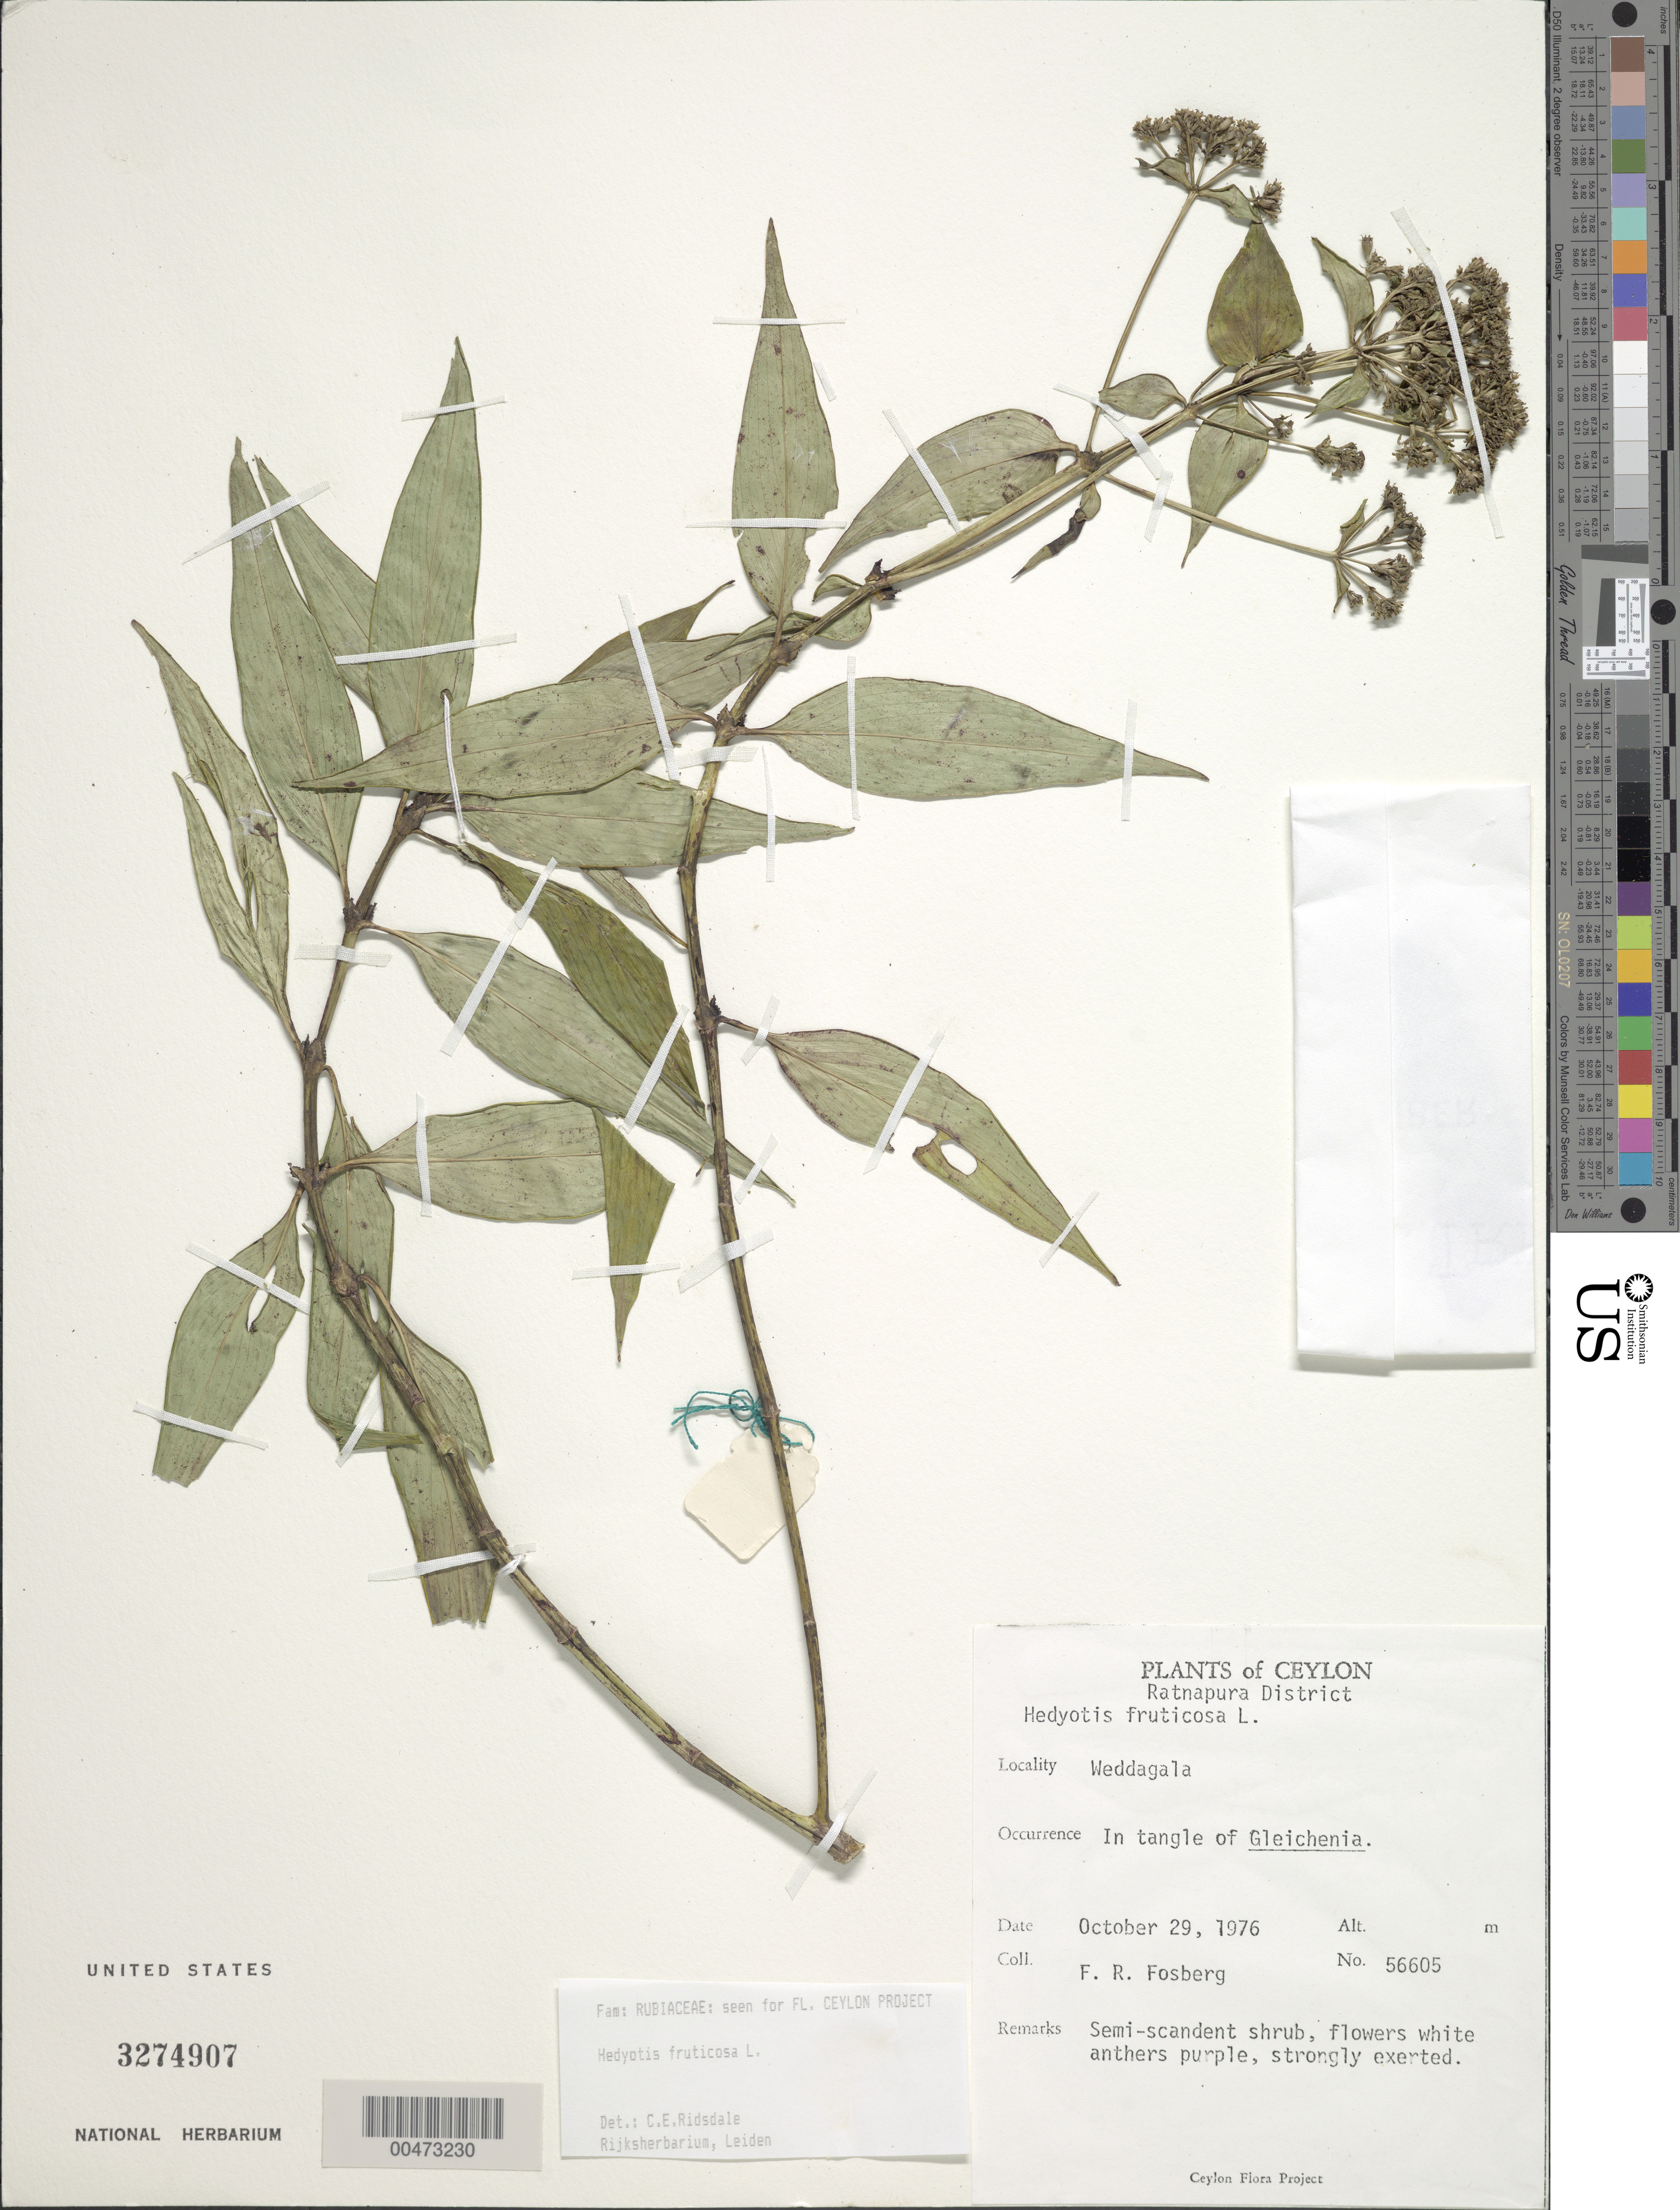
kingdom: Plantae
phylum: Tracheophyta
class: Magnoliopsida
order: Gentianales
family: Rubiaceae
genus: Hedyotis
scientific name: Hedyotis fruticosa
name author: L.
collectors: F. R. Fosberg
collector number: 56605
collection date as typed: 29 Oct 1976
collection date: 1976-10-29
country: Sri Lanka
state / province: Sabaragamuwa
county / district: Ratnapura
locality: Ratnapura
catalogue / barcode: US 3274907